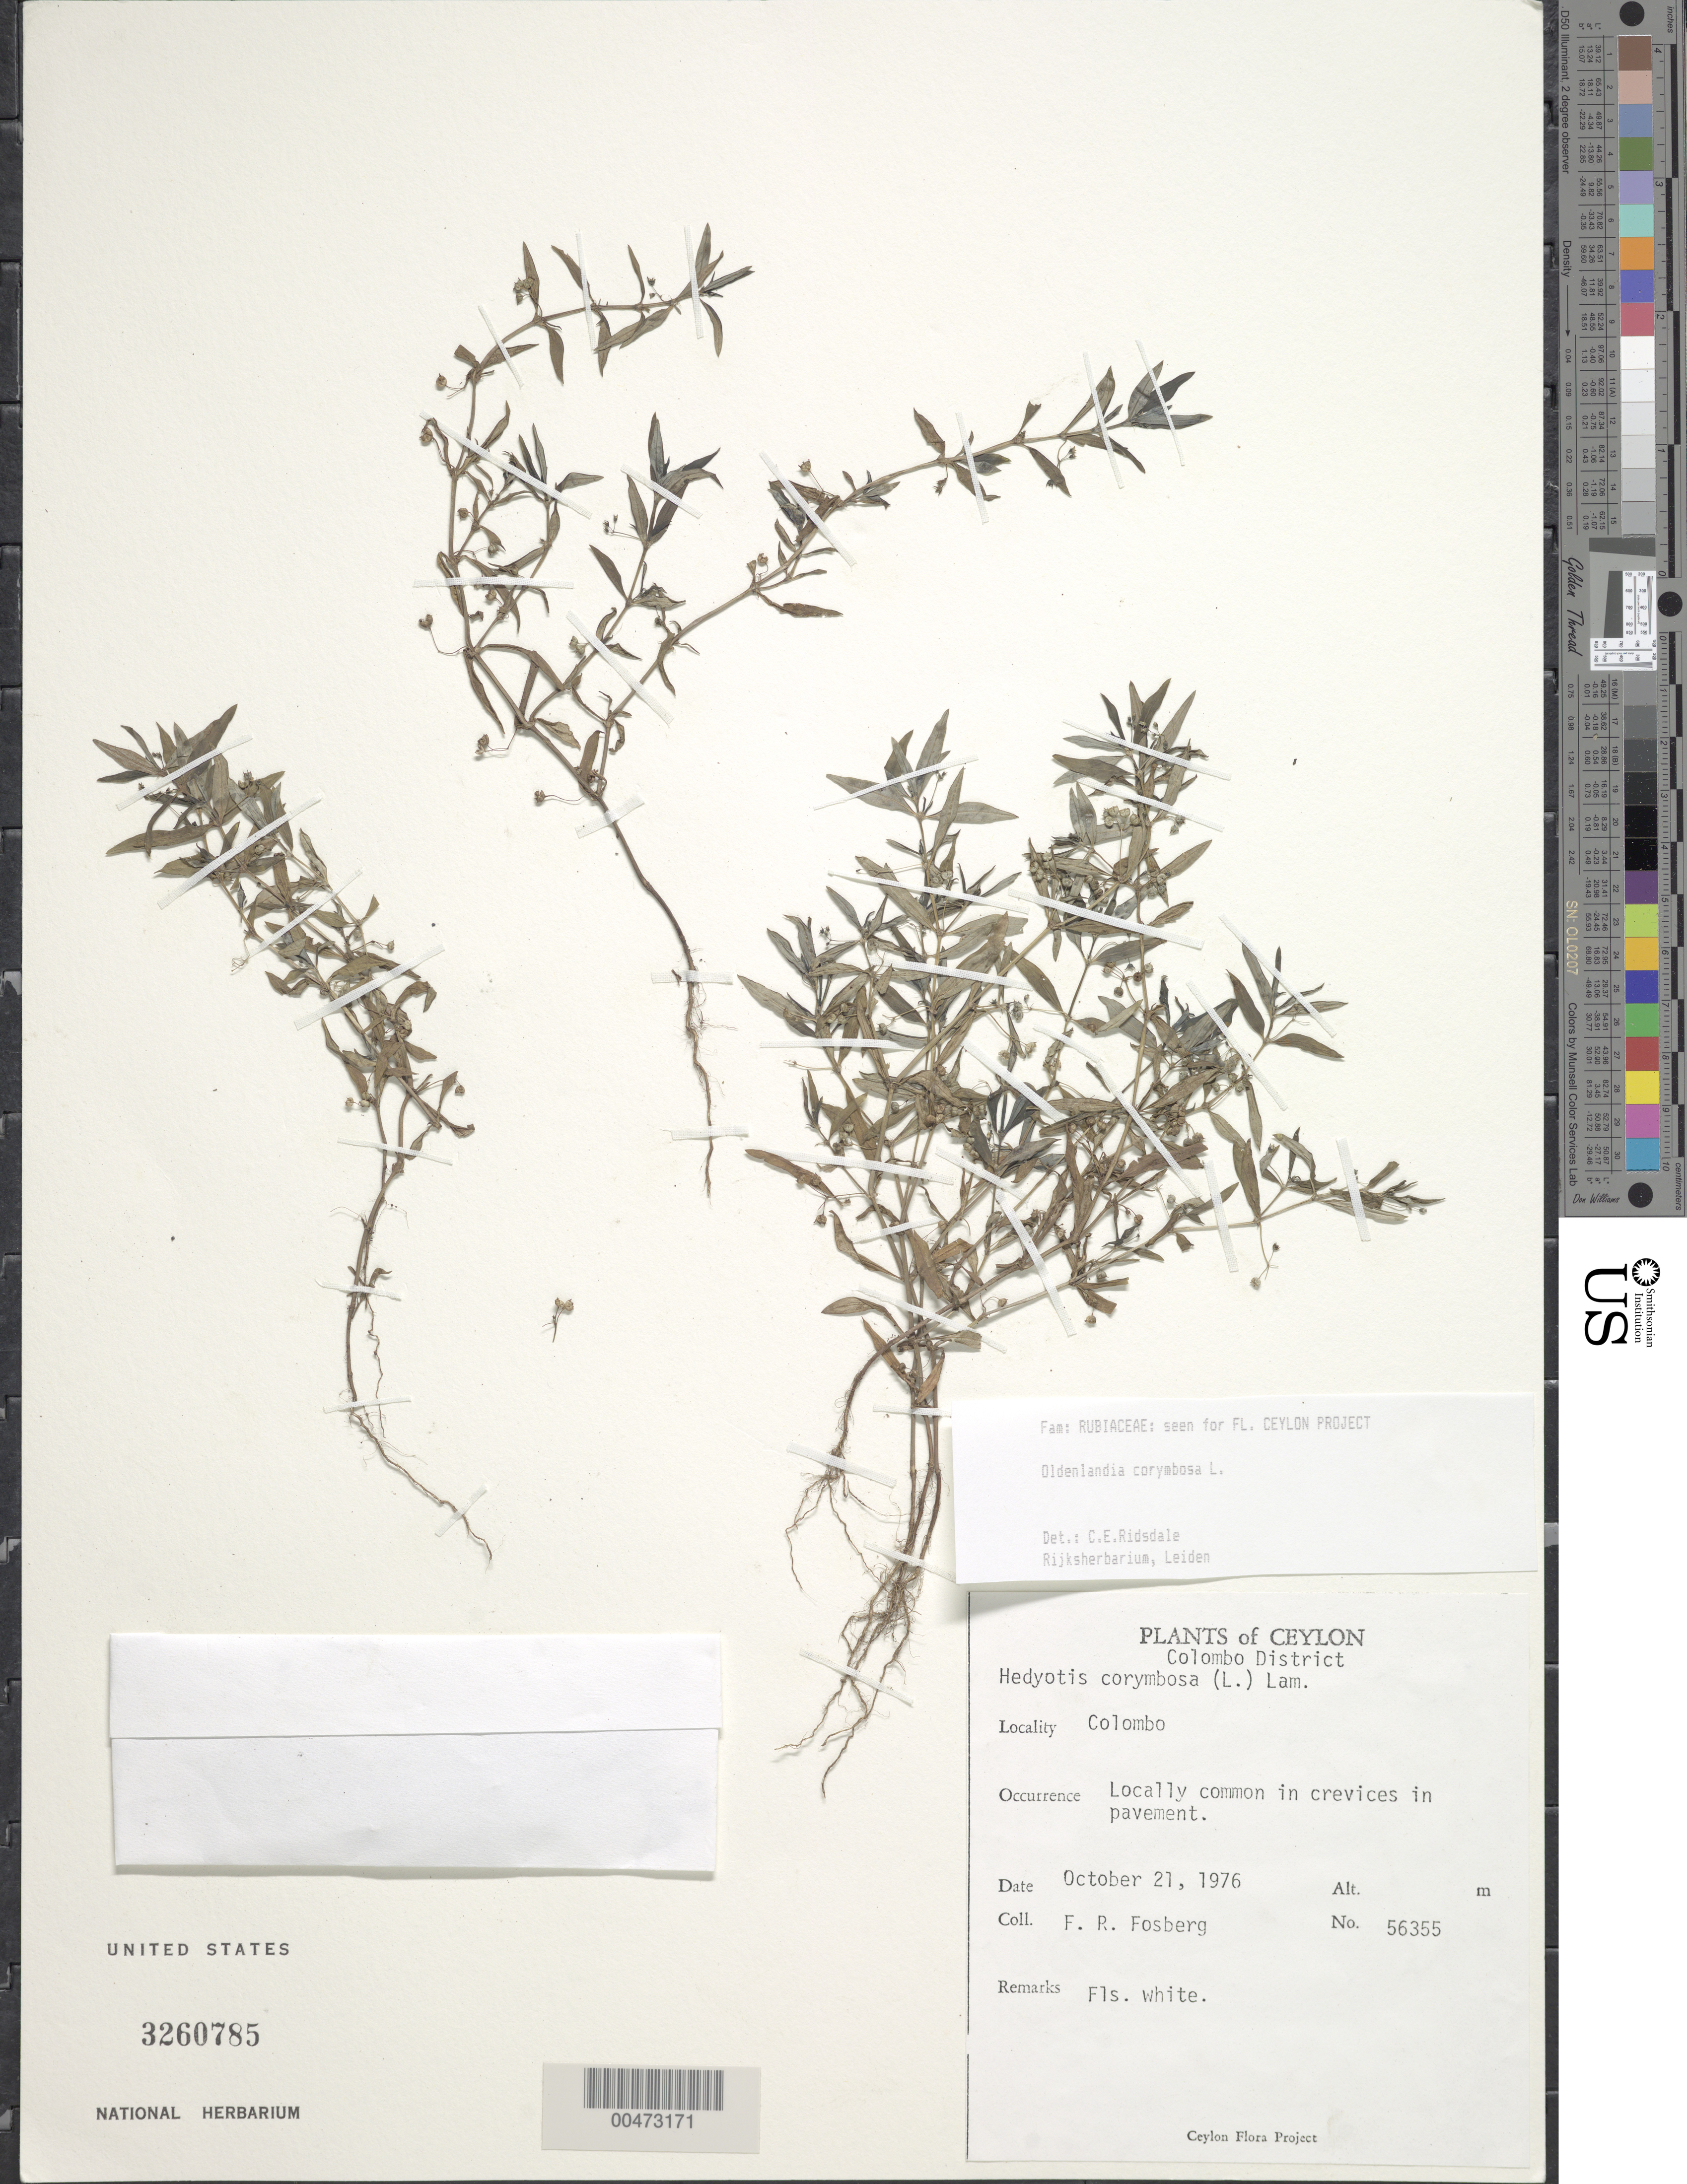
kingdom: Plantae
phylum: Tracheophyta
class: Magnoliopsida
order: Gentianales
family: Rubiaceae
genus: Oldenlandia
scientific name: Oldenlandia corymbosa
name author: L.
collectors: F. R. Fosberg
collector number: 56355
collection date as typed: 21 Oct 1976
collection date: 1976-10-21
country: Sri Lanka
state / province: Western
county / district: Colombo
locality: Colombo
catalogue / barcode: US 3260785